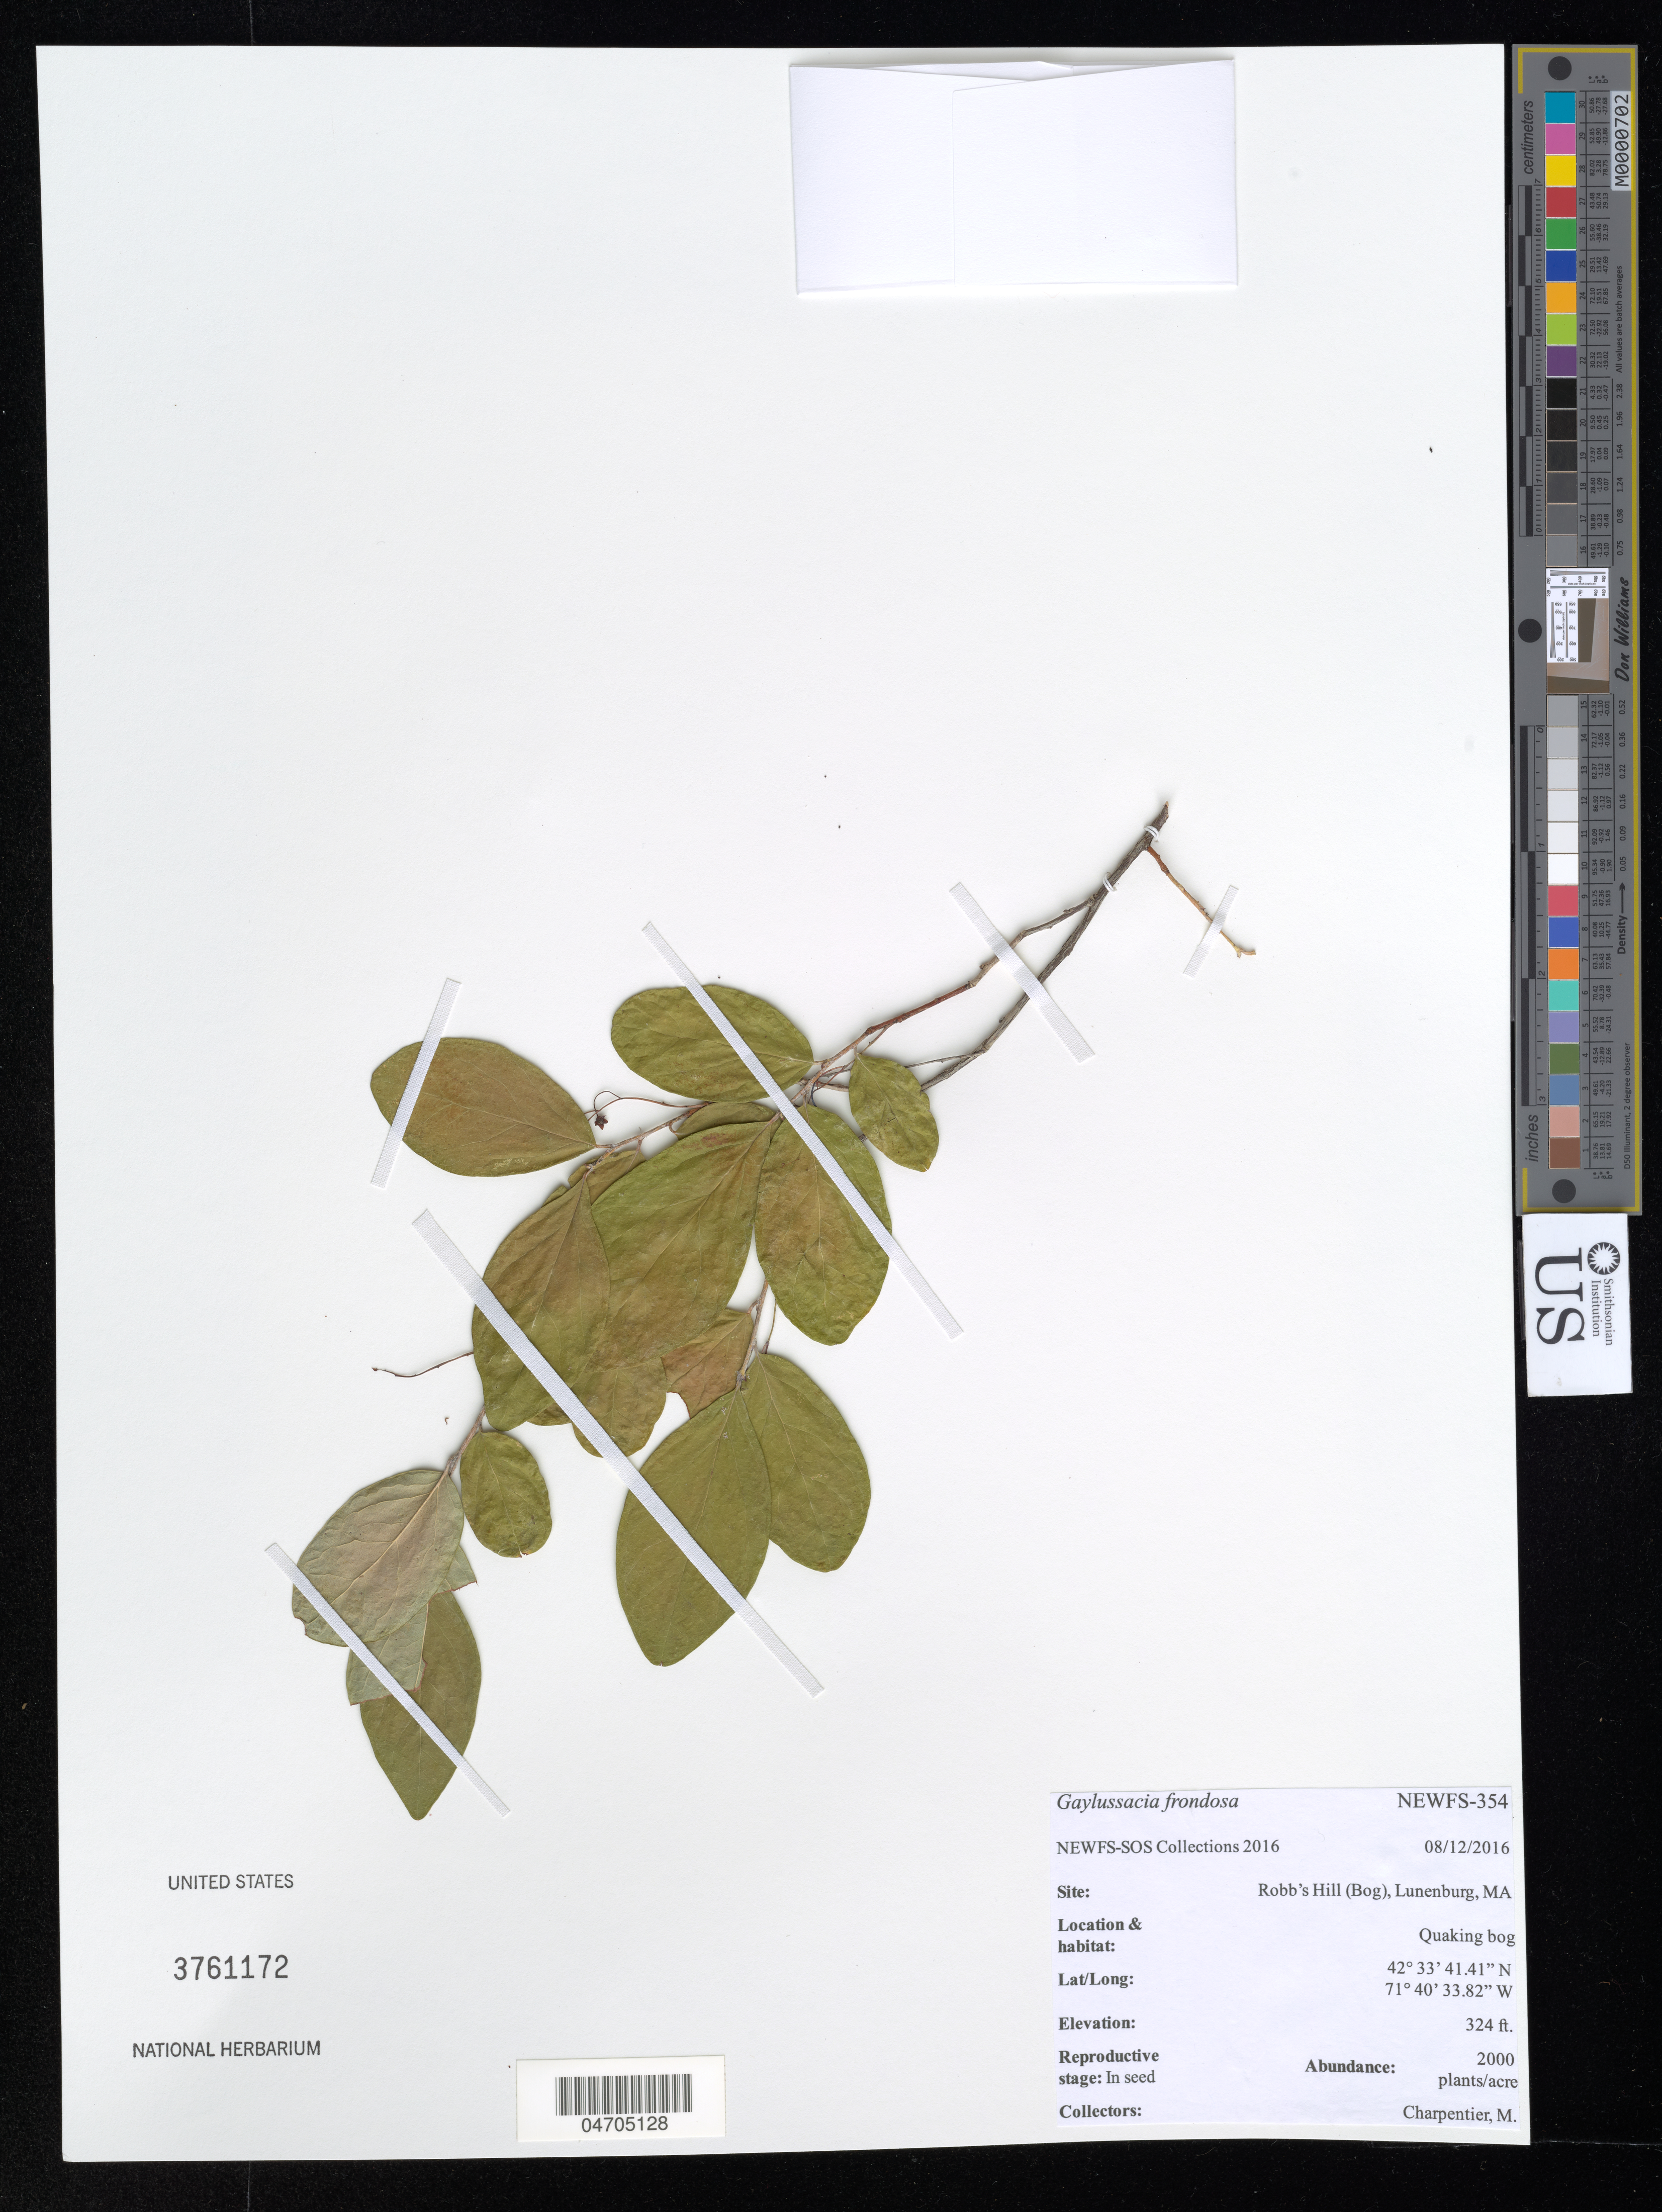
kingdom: Plantae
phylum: Tracheophyta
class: Magnoliopsida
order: Ericales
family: Ericaceae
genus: Gaylussacia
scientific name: Gaylussacia frondosa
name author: (L.) Torr. & A. Gray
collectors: M. Charpentier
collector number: NEWFS-354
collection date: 2016-08-12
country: United States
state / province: Massachusetts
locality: Site: Robb's Hill (Bog), Lunenburg, MA. Quaking bog.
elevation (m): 99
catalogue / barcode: US 3761172